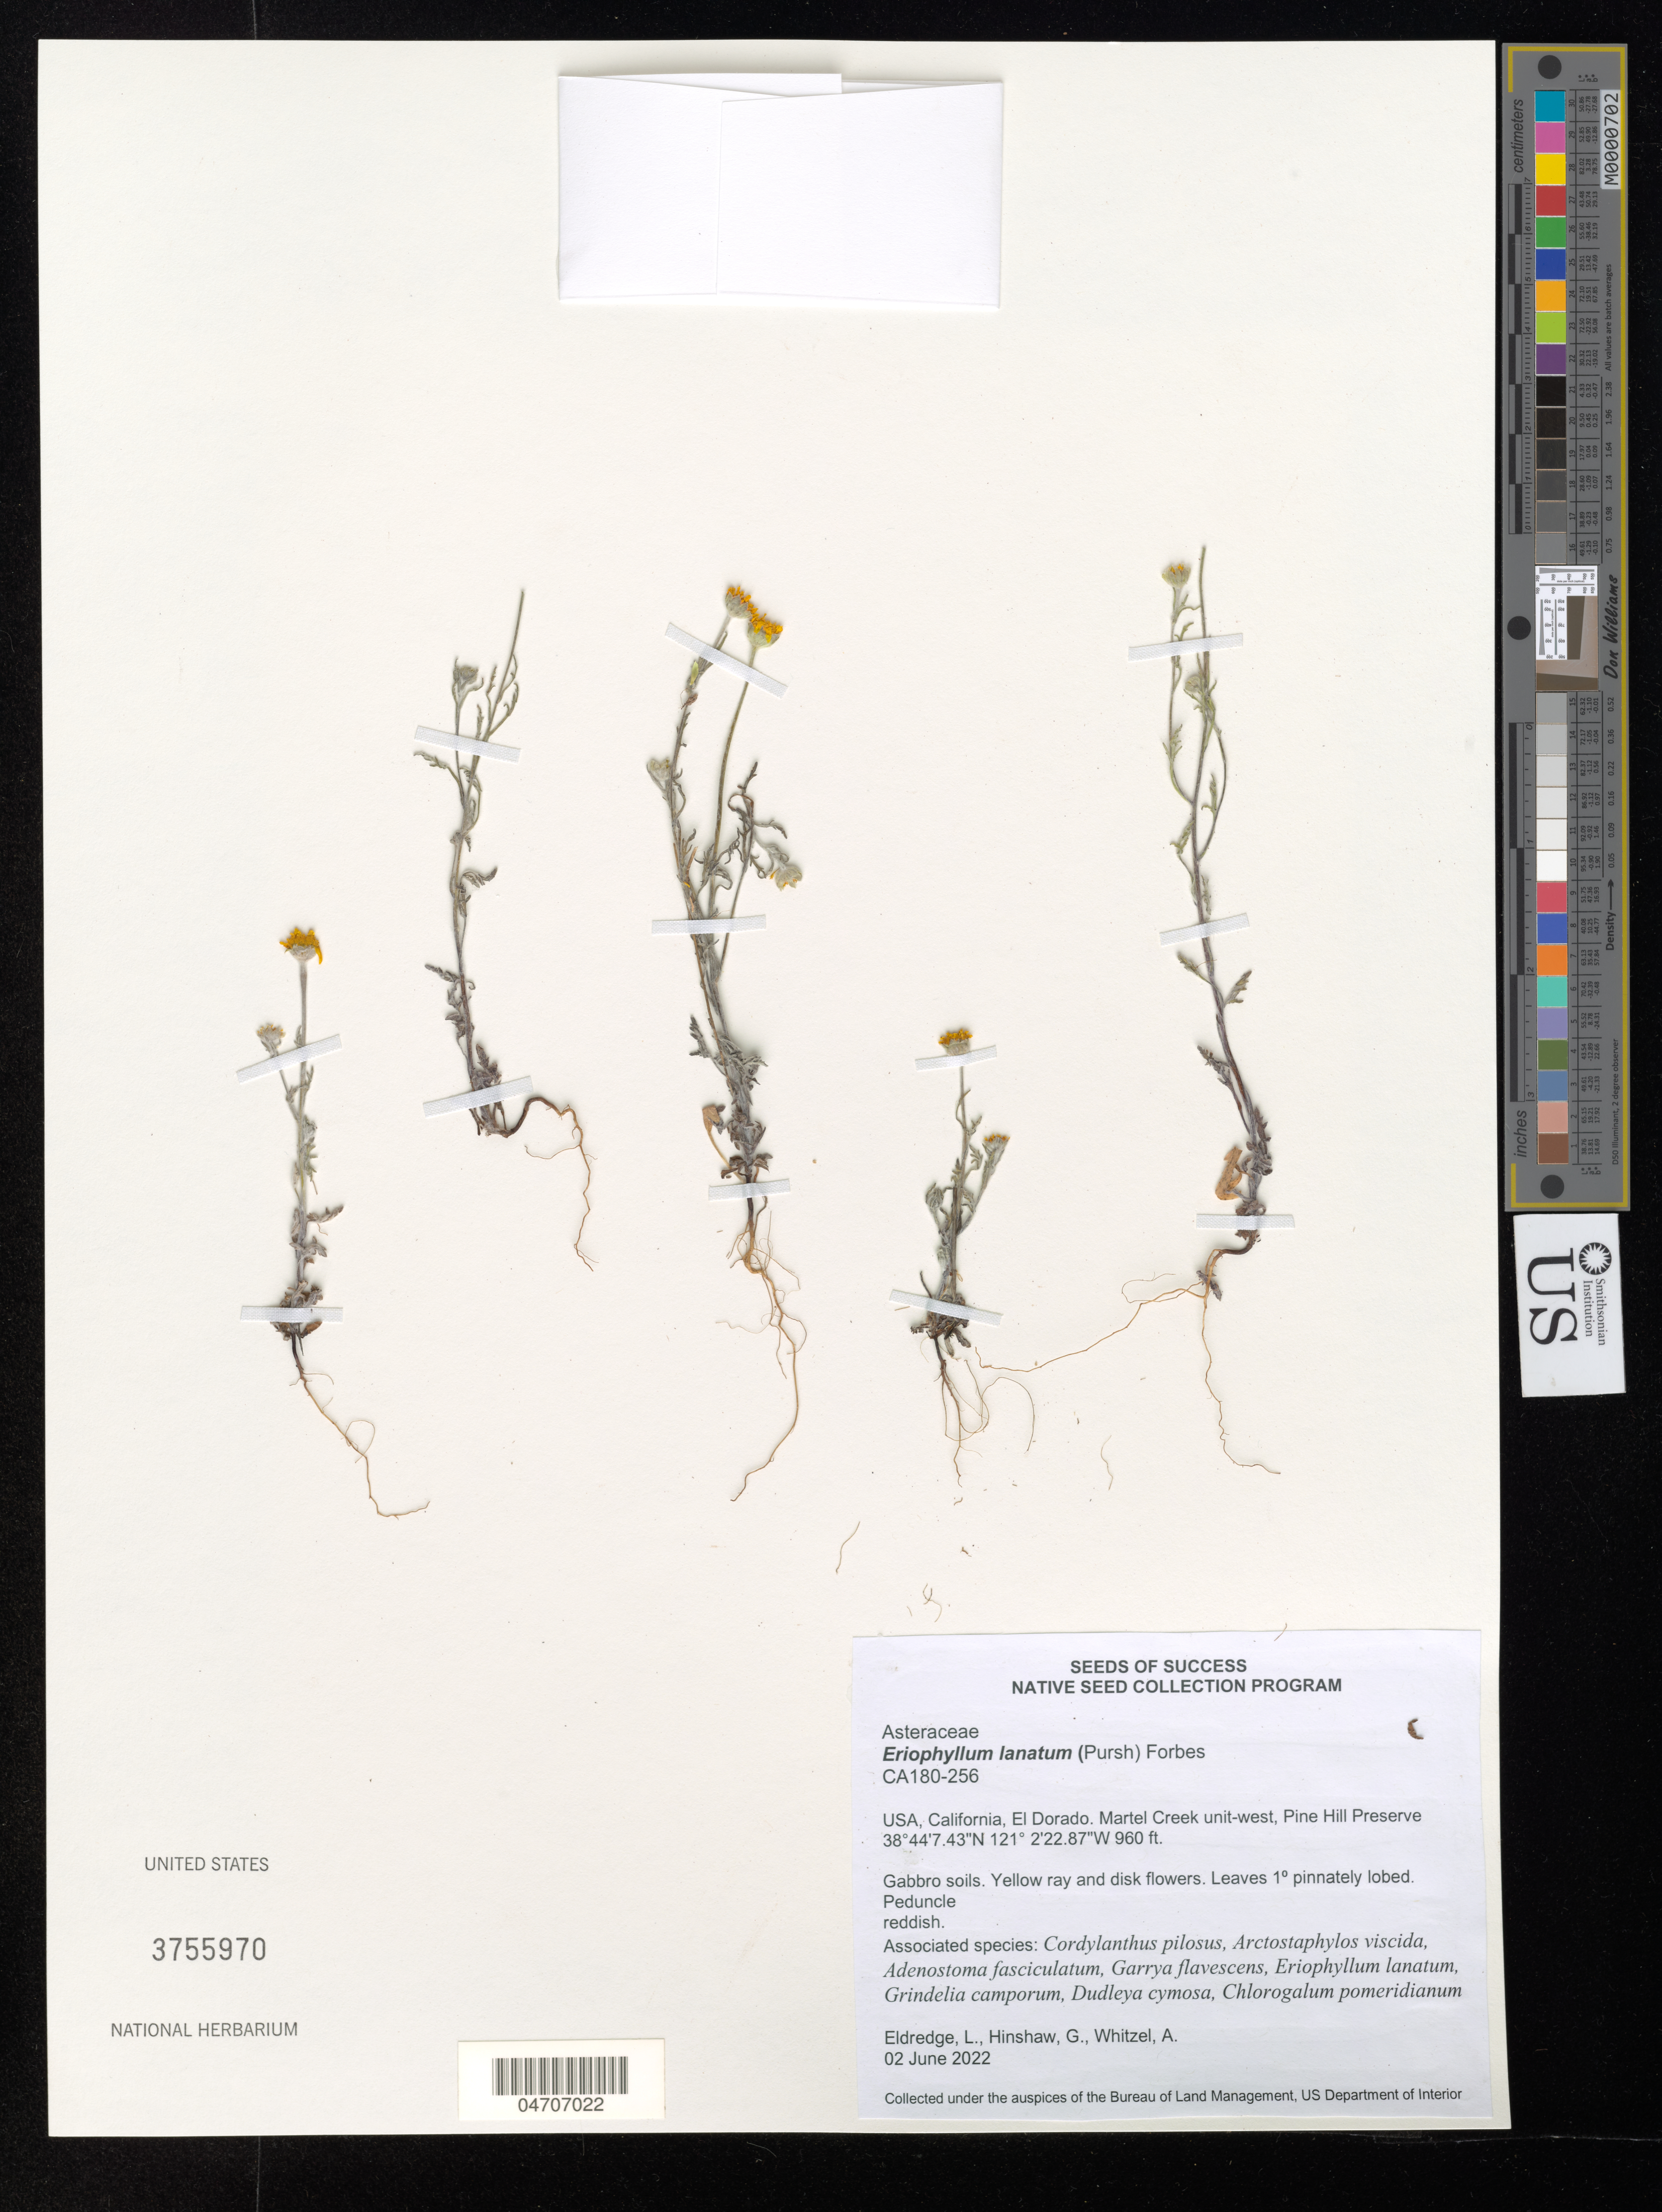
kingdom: Plantae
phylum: Tracheophyta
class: Magnoliopsida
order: Asterales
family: Asteraceae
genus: Eriophyllum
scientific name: Eriophyllum lanatum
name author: (Pursh) J. Forbes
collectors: L. Eldredge, G. Hinshaw & A. Whitzel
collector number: CA180-256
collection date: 2022-06-02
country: United States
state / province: California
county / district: El Dorado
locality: El Dorado. Martel Creek unit-west, Pine Hill Preserve.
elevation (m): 293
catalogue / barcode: US 3755970